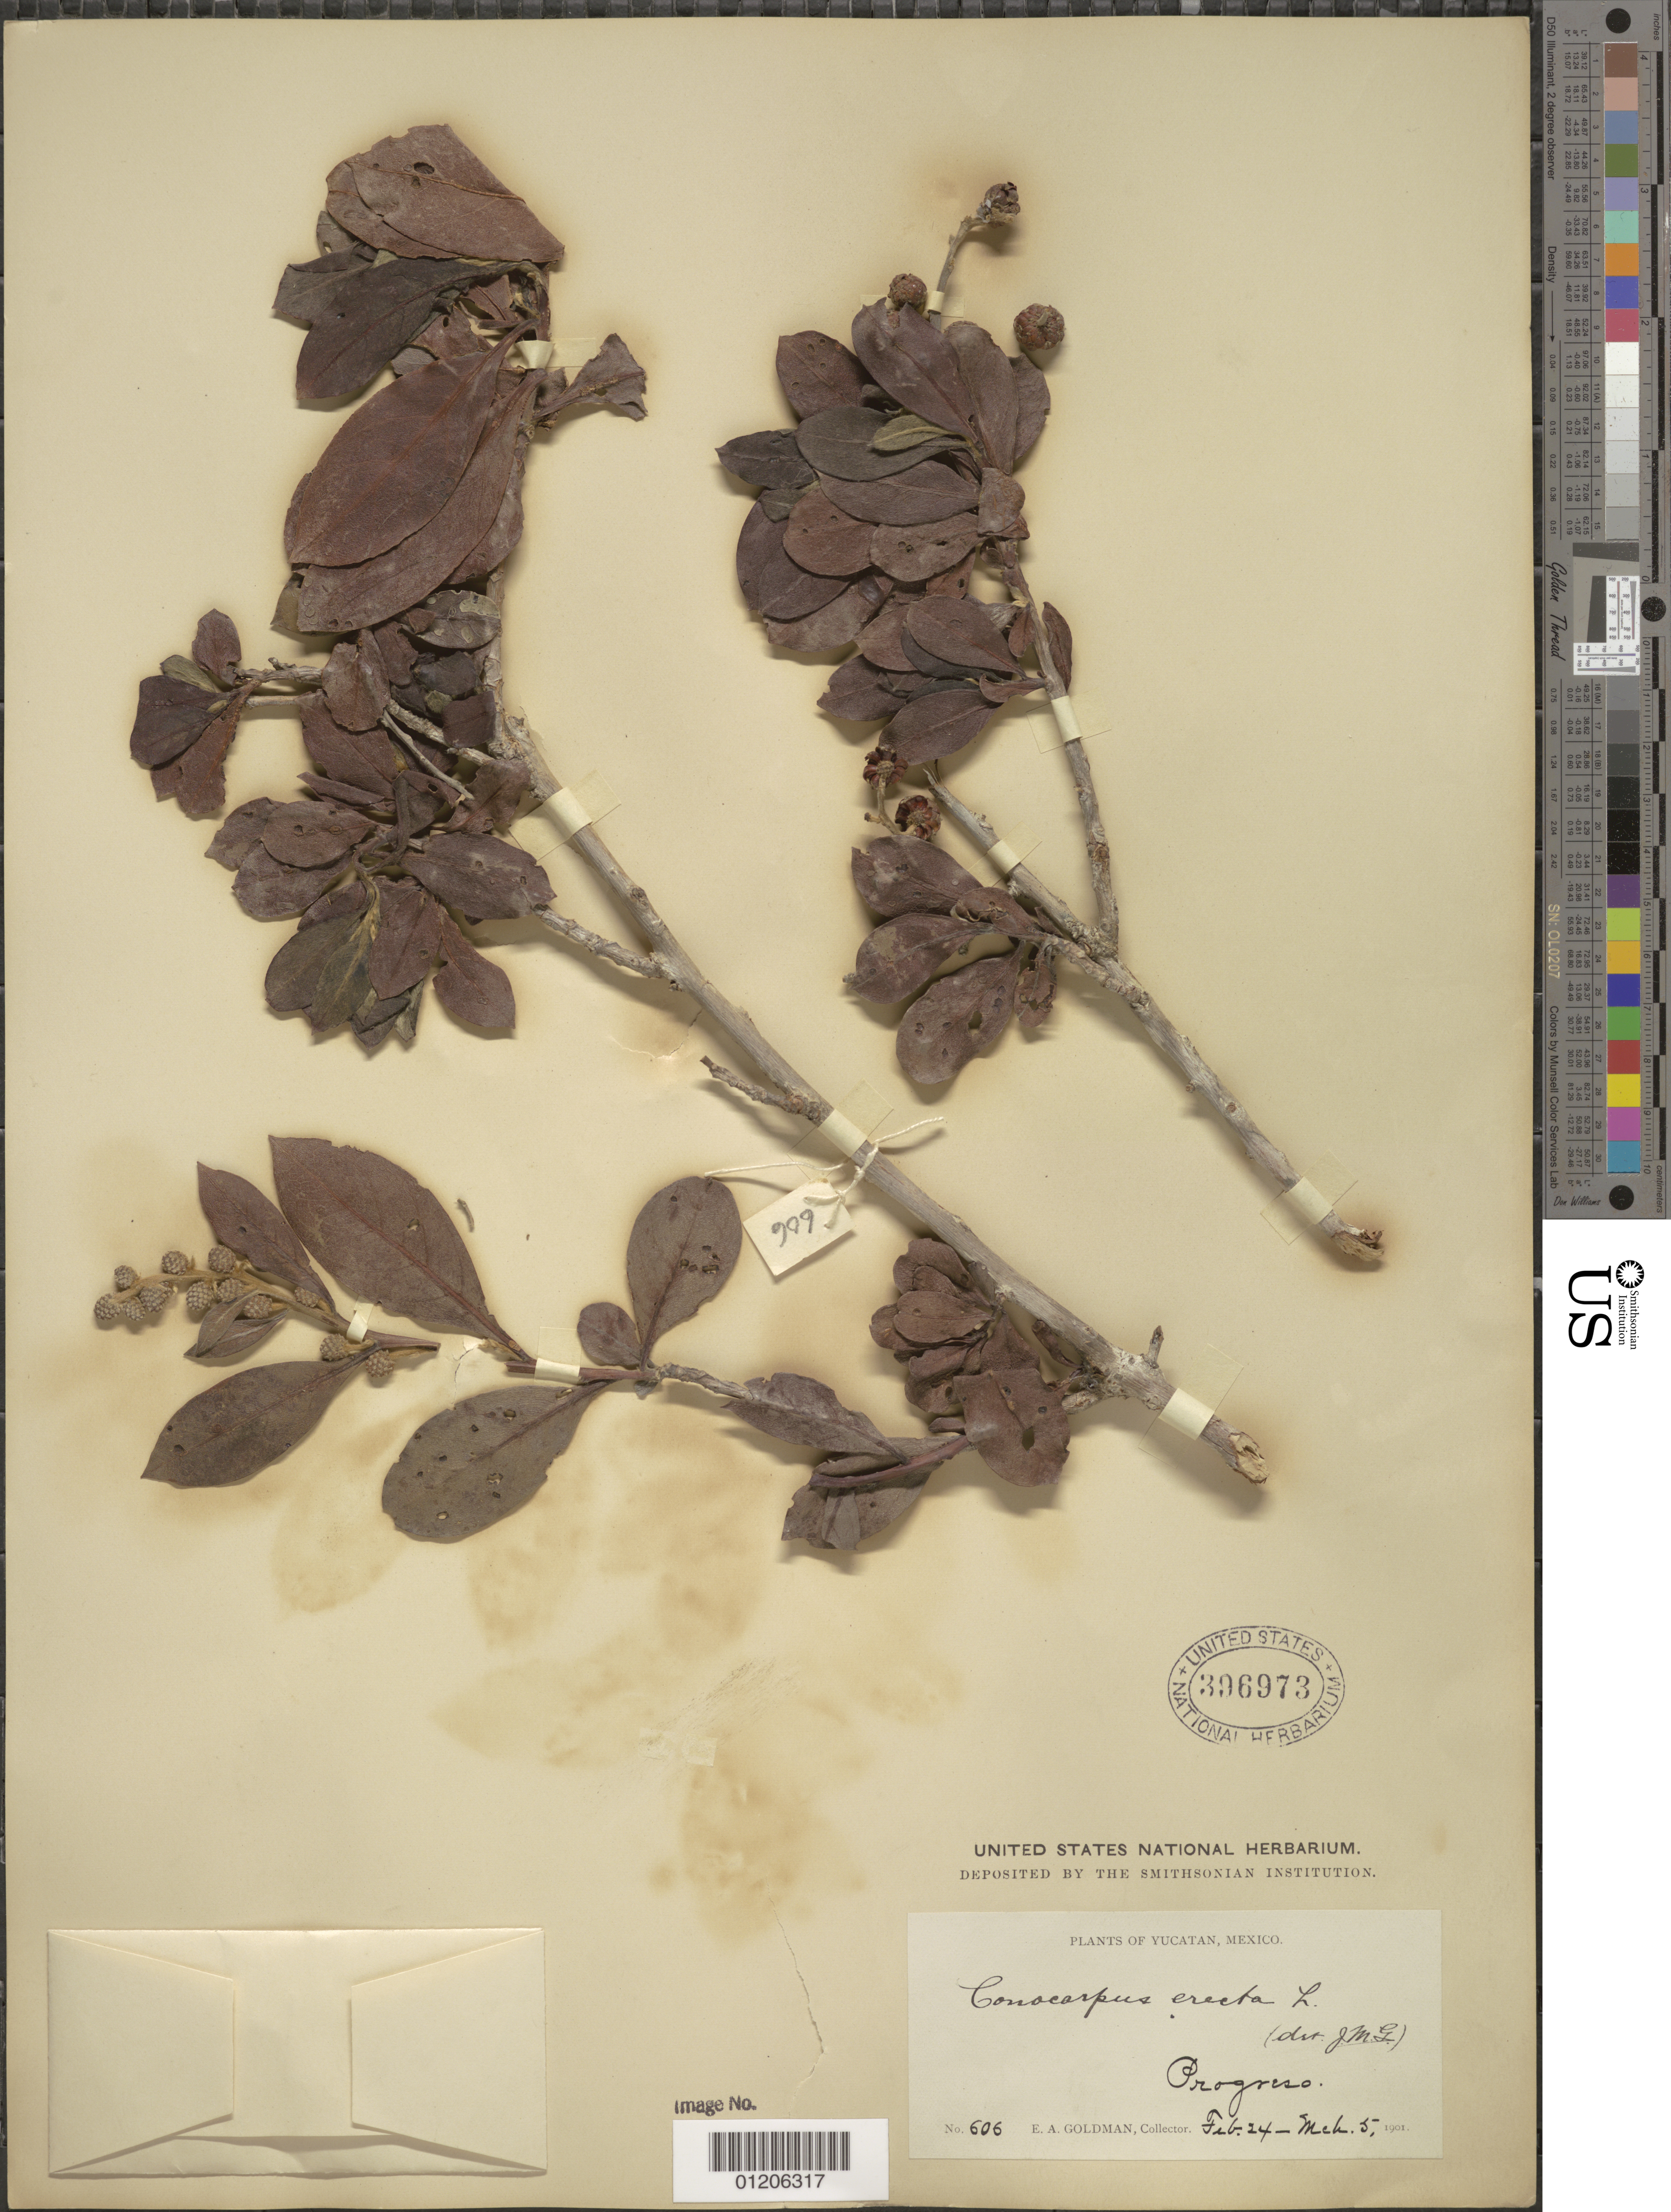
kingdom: Plantae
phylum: Tracheophyta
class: Magnoliopsida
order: Myrtales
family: Combretaceae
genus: Conocarpus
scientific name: Conocarpus erectus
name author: L.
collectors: E. A. Goldman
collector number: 606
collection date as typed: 24 Feb 1901 to 05 Mar 1901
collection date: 1901-02-24/1901-03-05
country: Mexico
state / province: Yucatán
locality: Progreso, Yucatán.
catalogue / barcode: US 396973